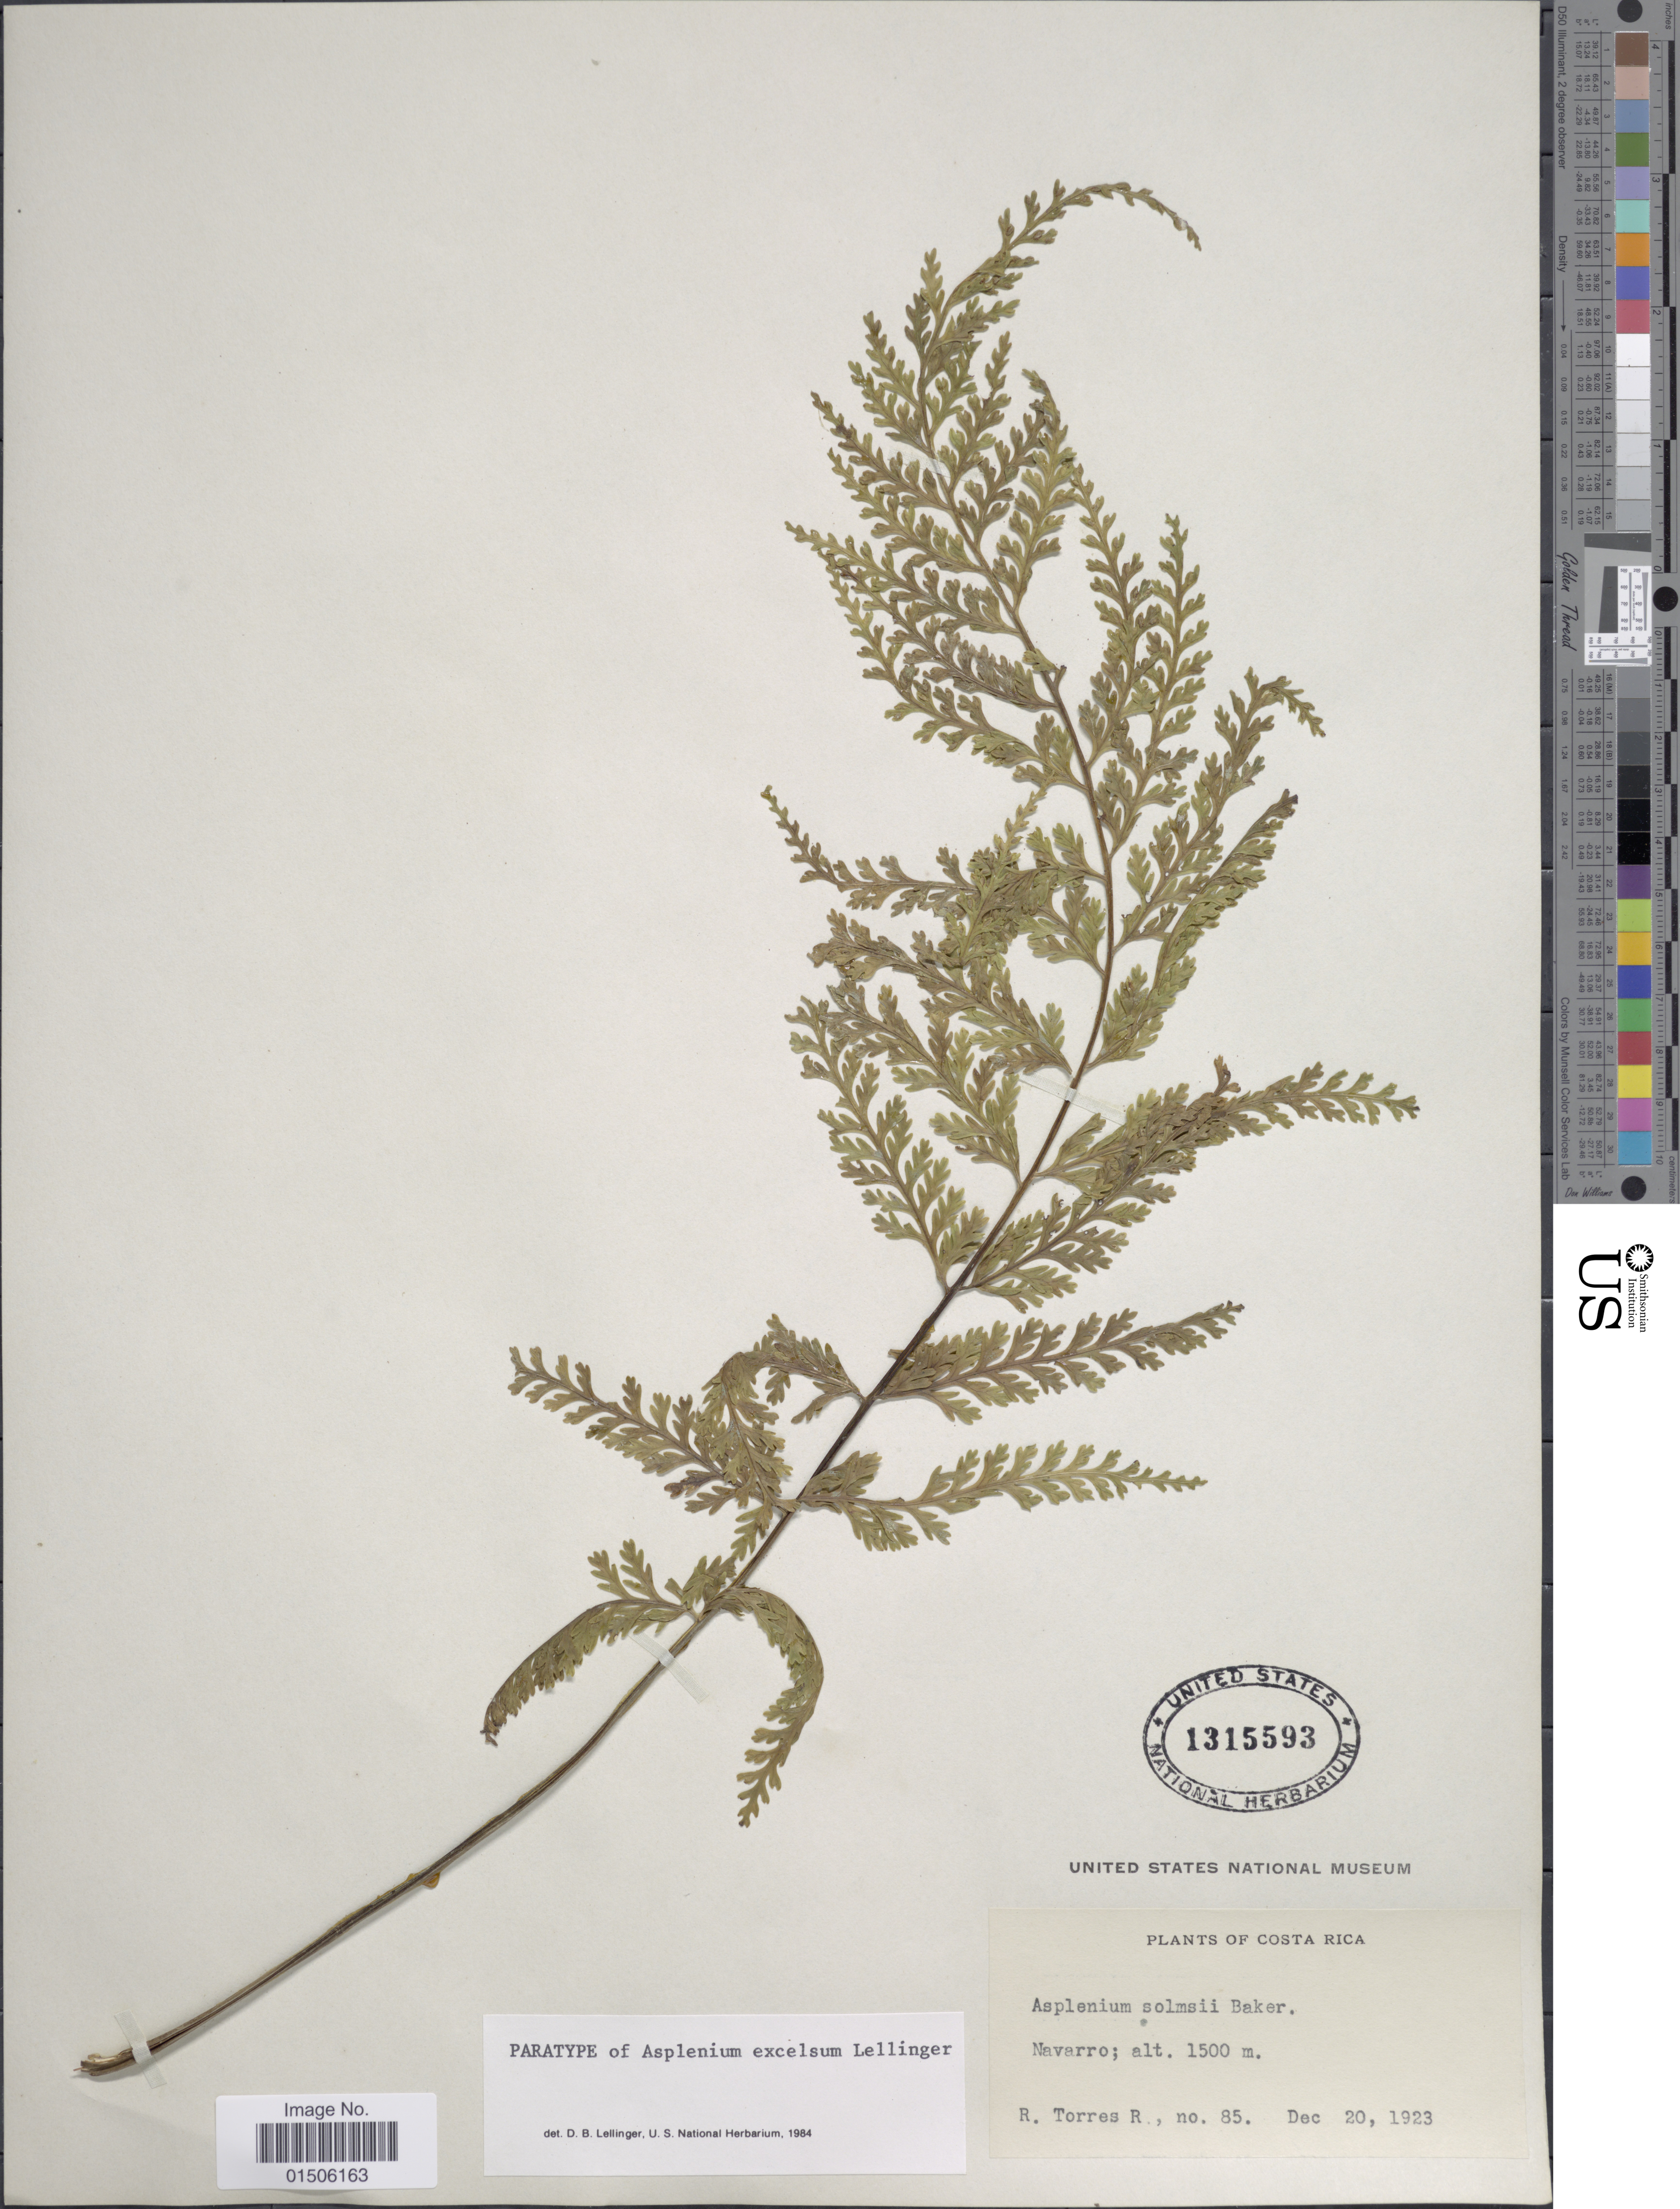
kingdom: Plantae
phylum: Tracheophyta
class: Polypodiopsida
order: Polypodiales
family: Aspleniaceae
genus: Asplenium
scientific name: Asplenium excelsum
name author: Lellinger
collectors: R. Torres R.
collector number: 85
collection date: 1923-12-20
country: Costa Rica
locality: Navarro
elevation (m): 1500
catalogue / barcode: US 1315593